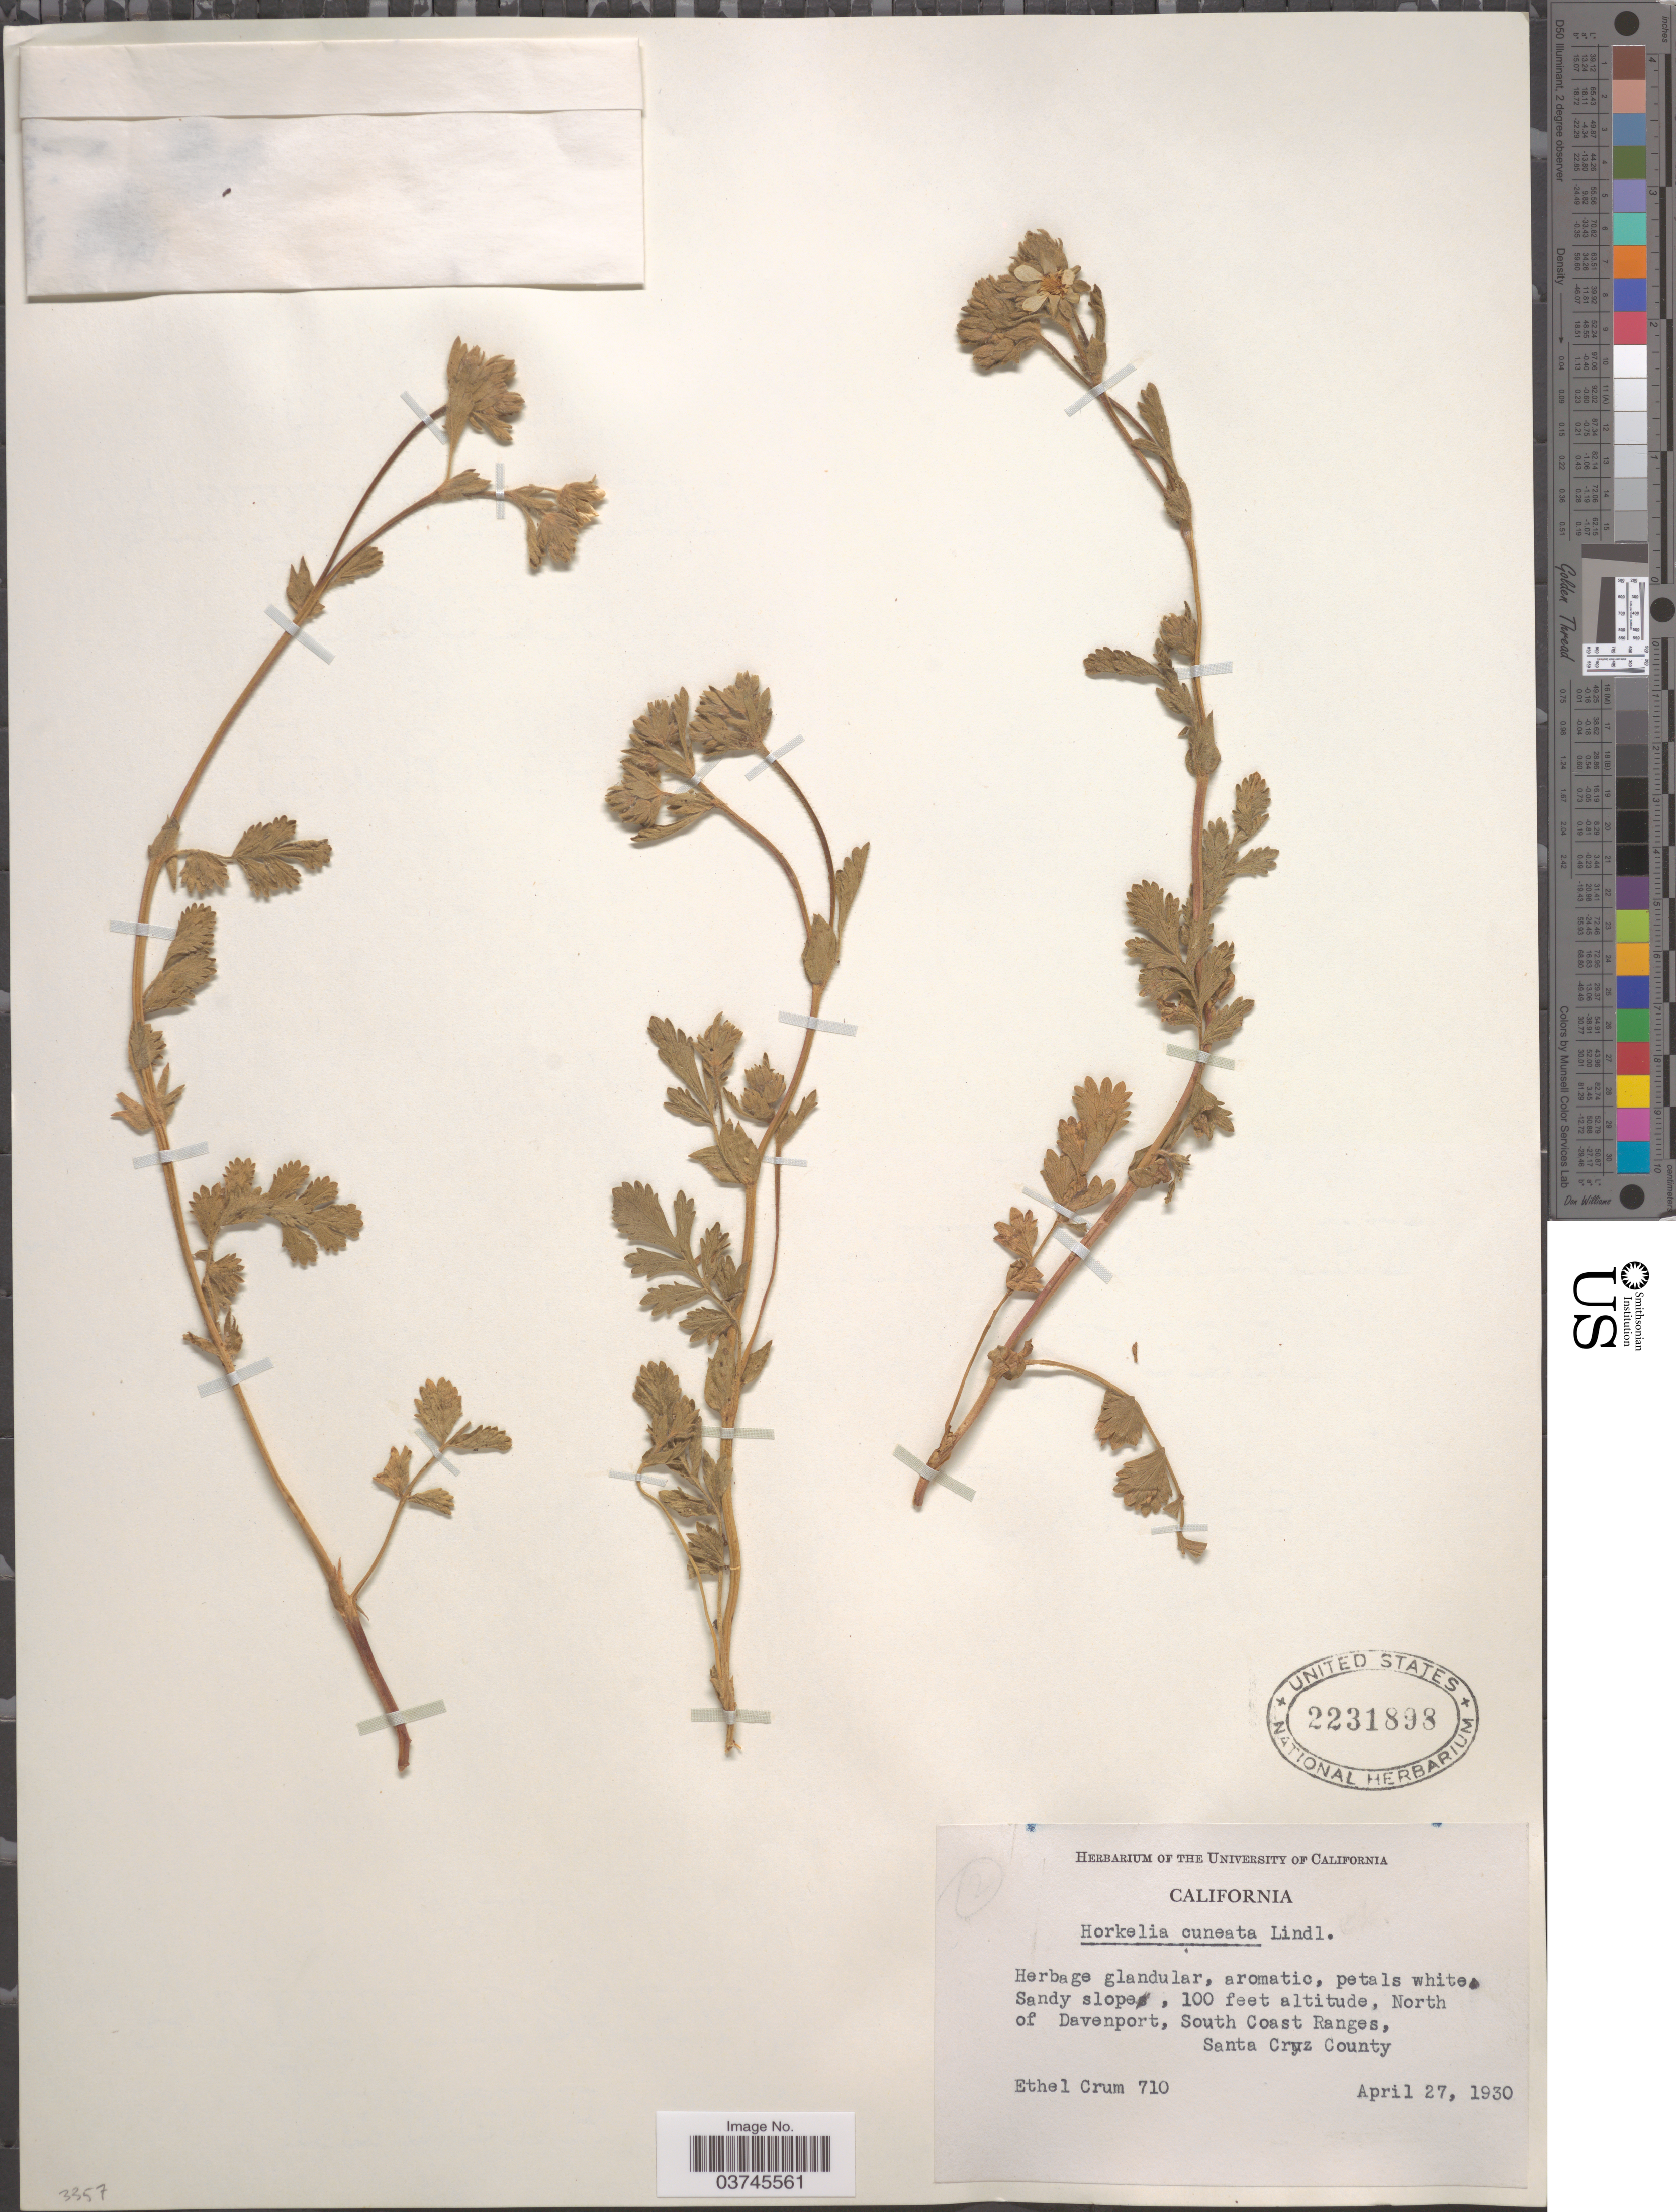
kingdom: Plantae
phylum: Tracheophyta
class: Magnoliopsida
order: Rosales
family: Rosaceae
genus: Potentilla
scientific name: Potentilla lindleyi var. lindleyi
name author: Greene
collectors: E. K. Crum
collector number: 710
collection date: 1930-04-27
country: United States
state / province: California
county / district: Santa Cruz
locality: North of Davenport, South Coast Ranges, Santa Cruz County.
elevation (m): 30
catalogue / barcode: US 2231898